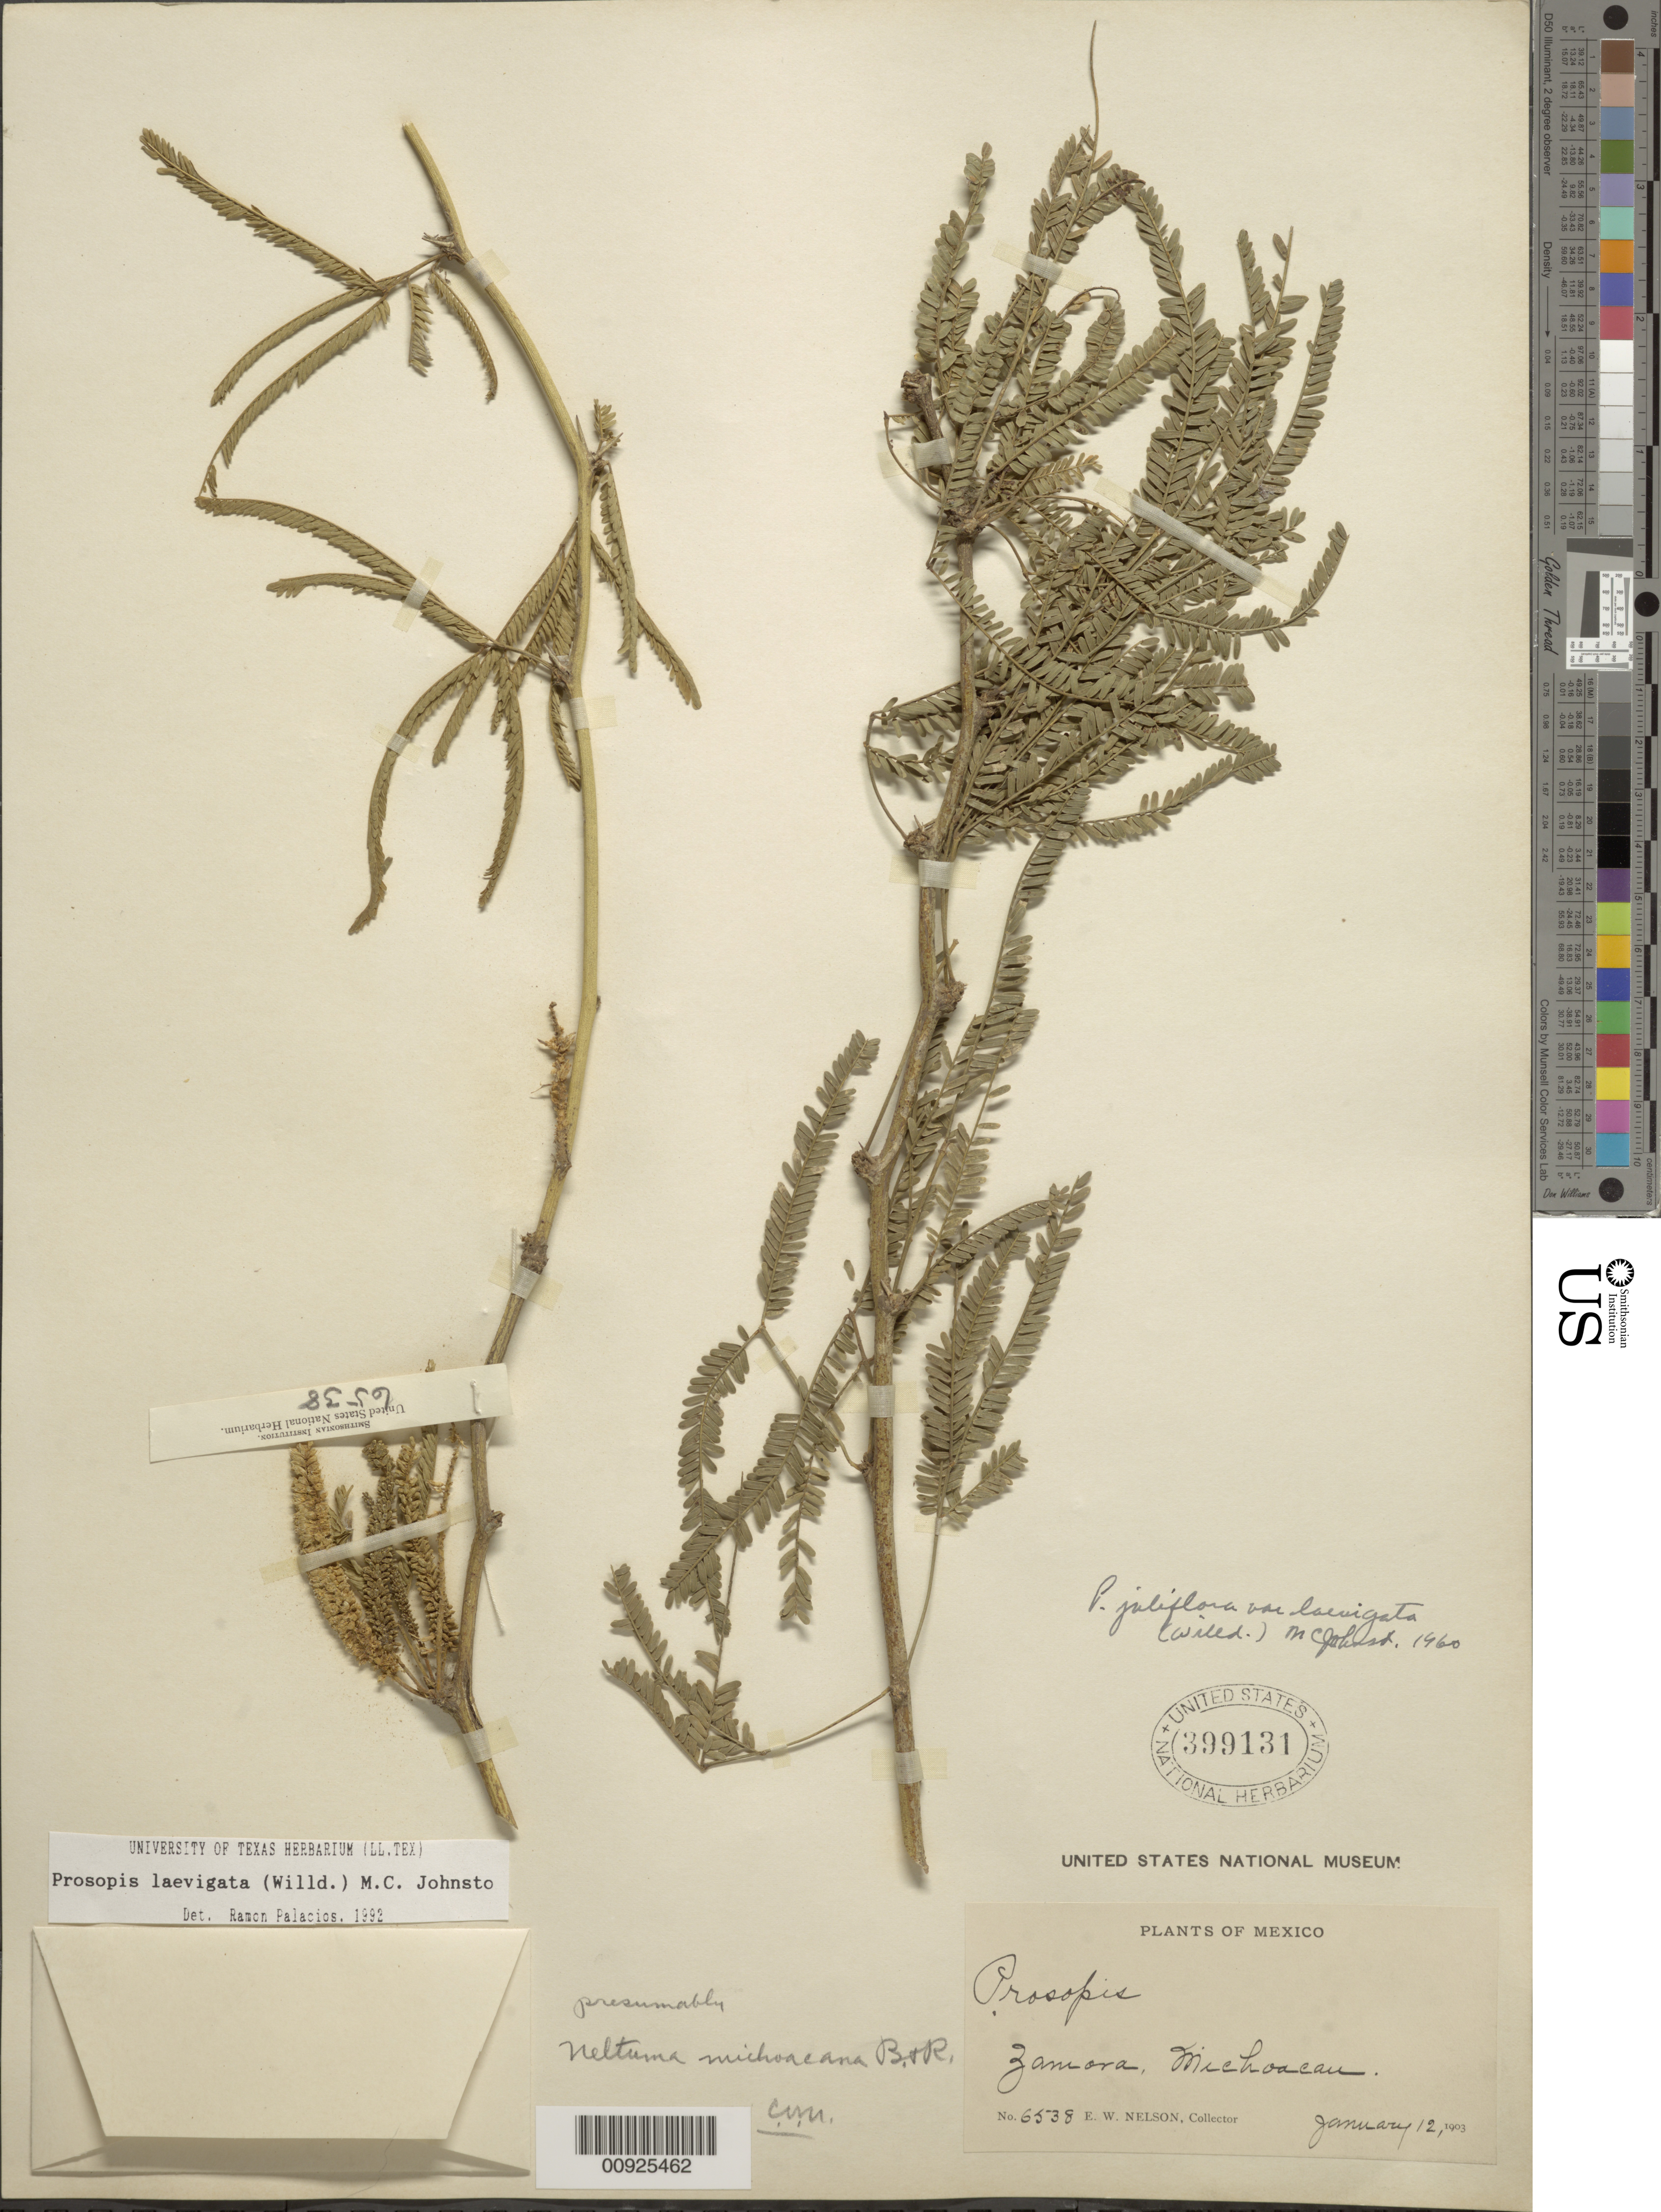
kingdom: Plantae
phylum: Tracheophyta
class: Magnoliopsida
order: Fabales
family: Fabaceae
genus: Neltuma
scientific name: Neltuma laevigata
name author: (Humb. & Bonpl. ex Willd.) Britton & Rose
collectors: E. W. Nelson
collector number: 6538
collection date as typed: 12 Jan 1903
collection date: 1903-01-12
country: Mexico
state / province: Michoacán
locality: Zamora, Michoacán.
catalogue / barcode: US 399131